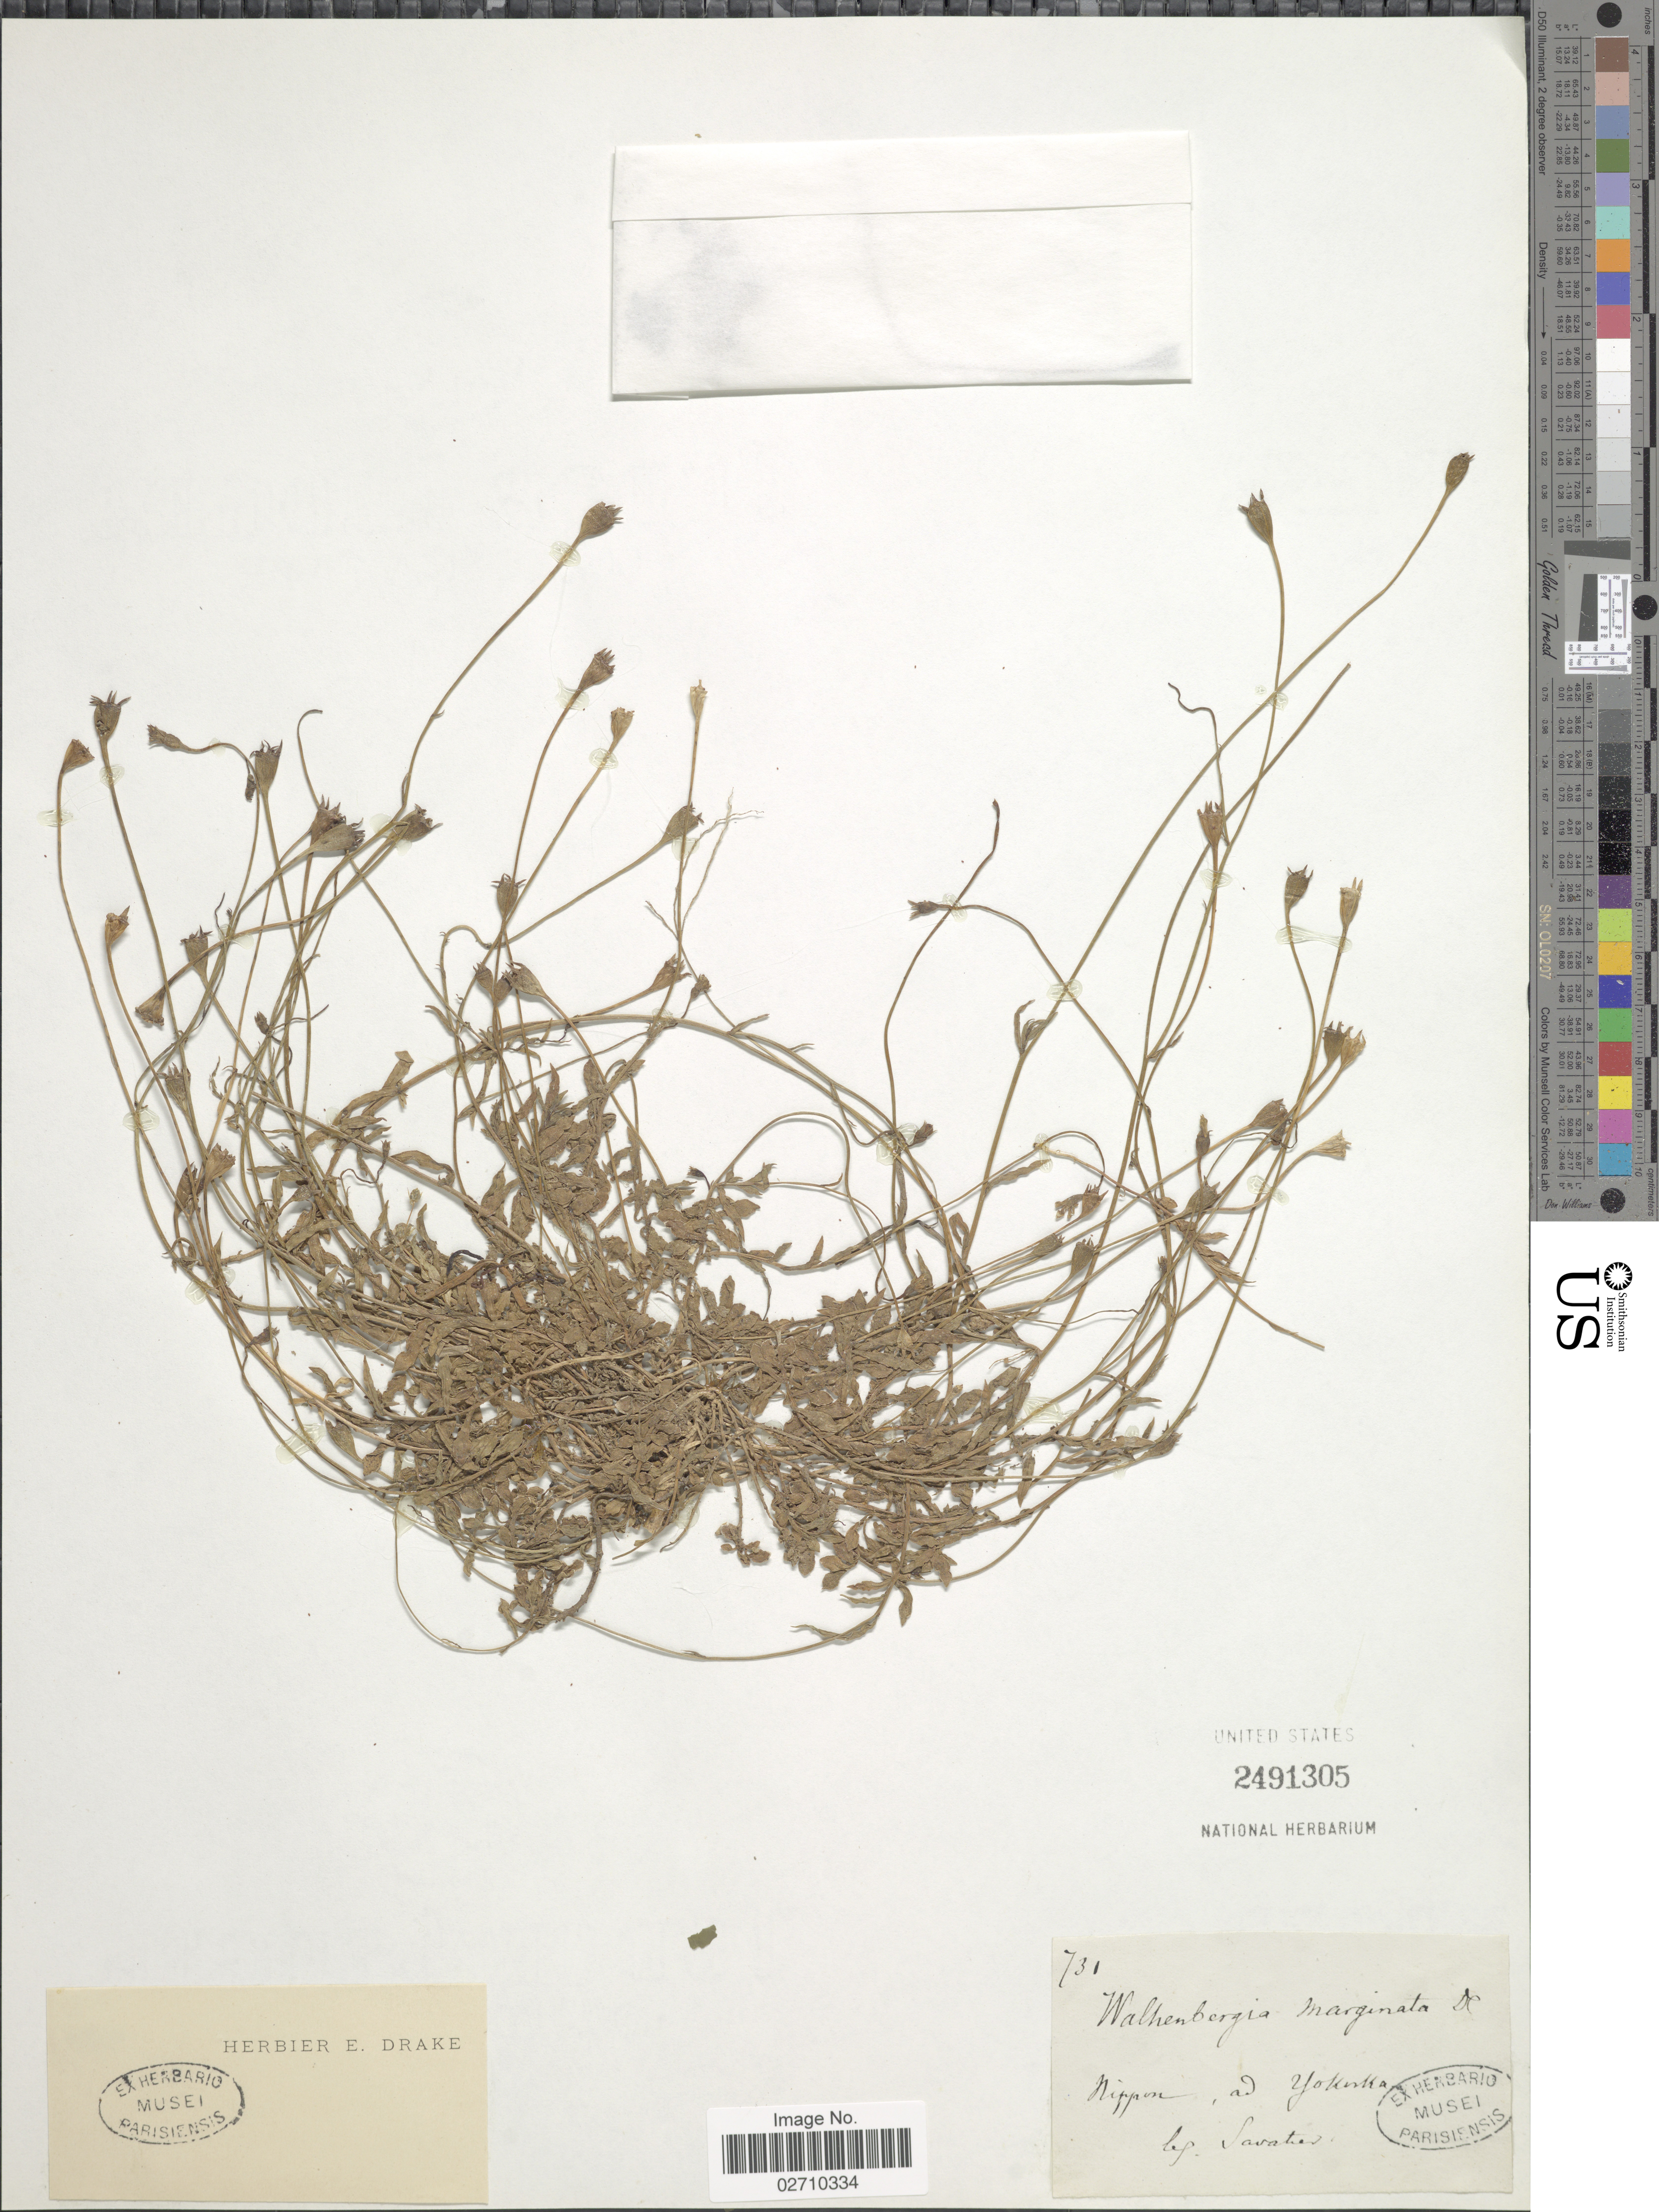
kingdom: Plantae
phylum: Tracheophyta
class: Magnoliopsida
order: Asterales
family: Campanulaceae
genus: Wahlenbergia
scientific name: Wahlenbergia marginata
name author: (Thunb.) A. DC.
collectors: Savatier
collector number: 731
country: Japan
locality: Nippon, ad Yokoska.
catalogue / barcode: US 2491305